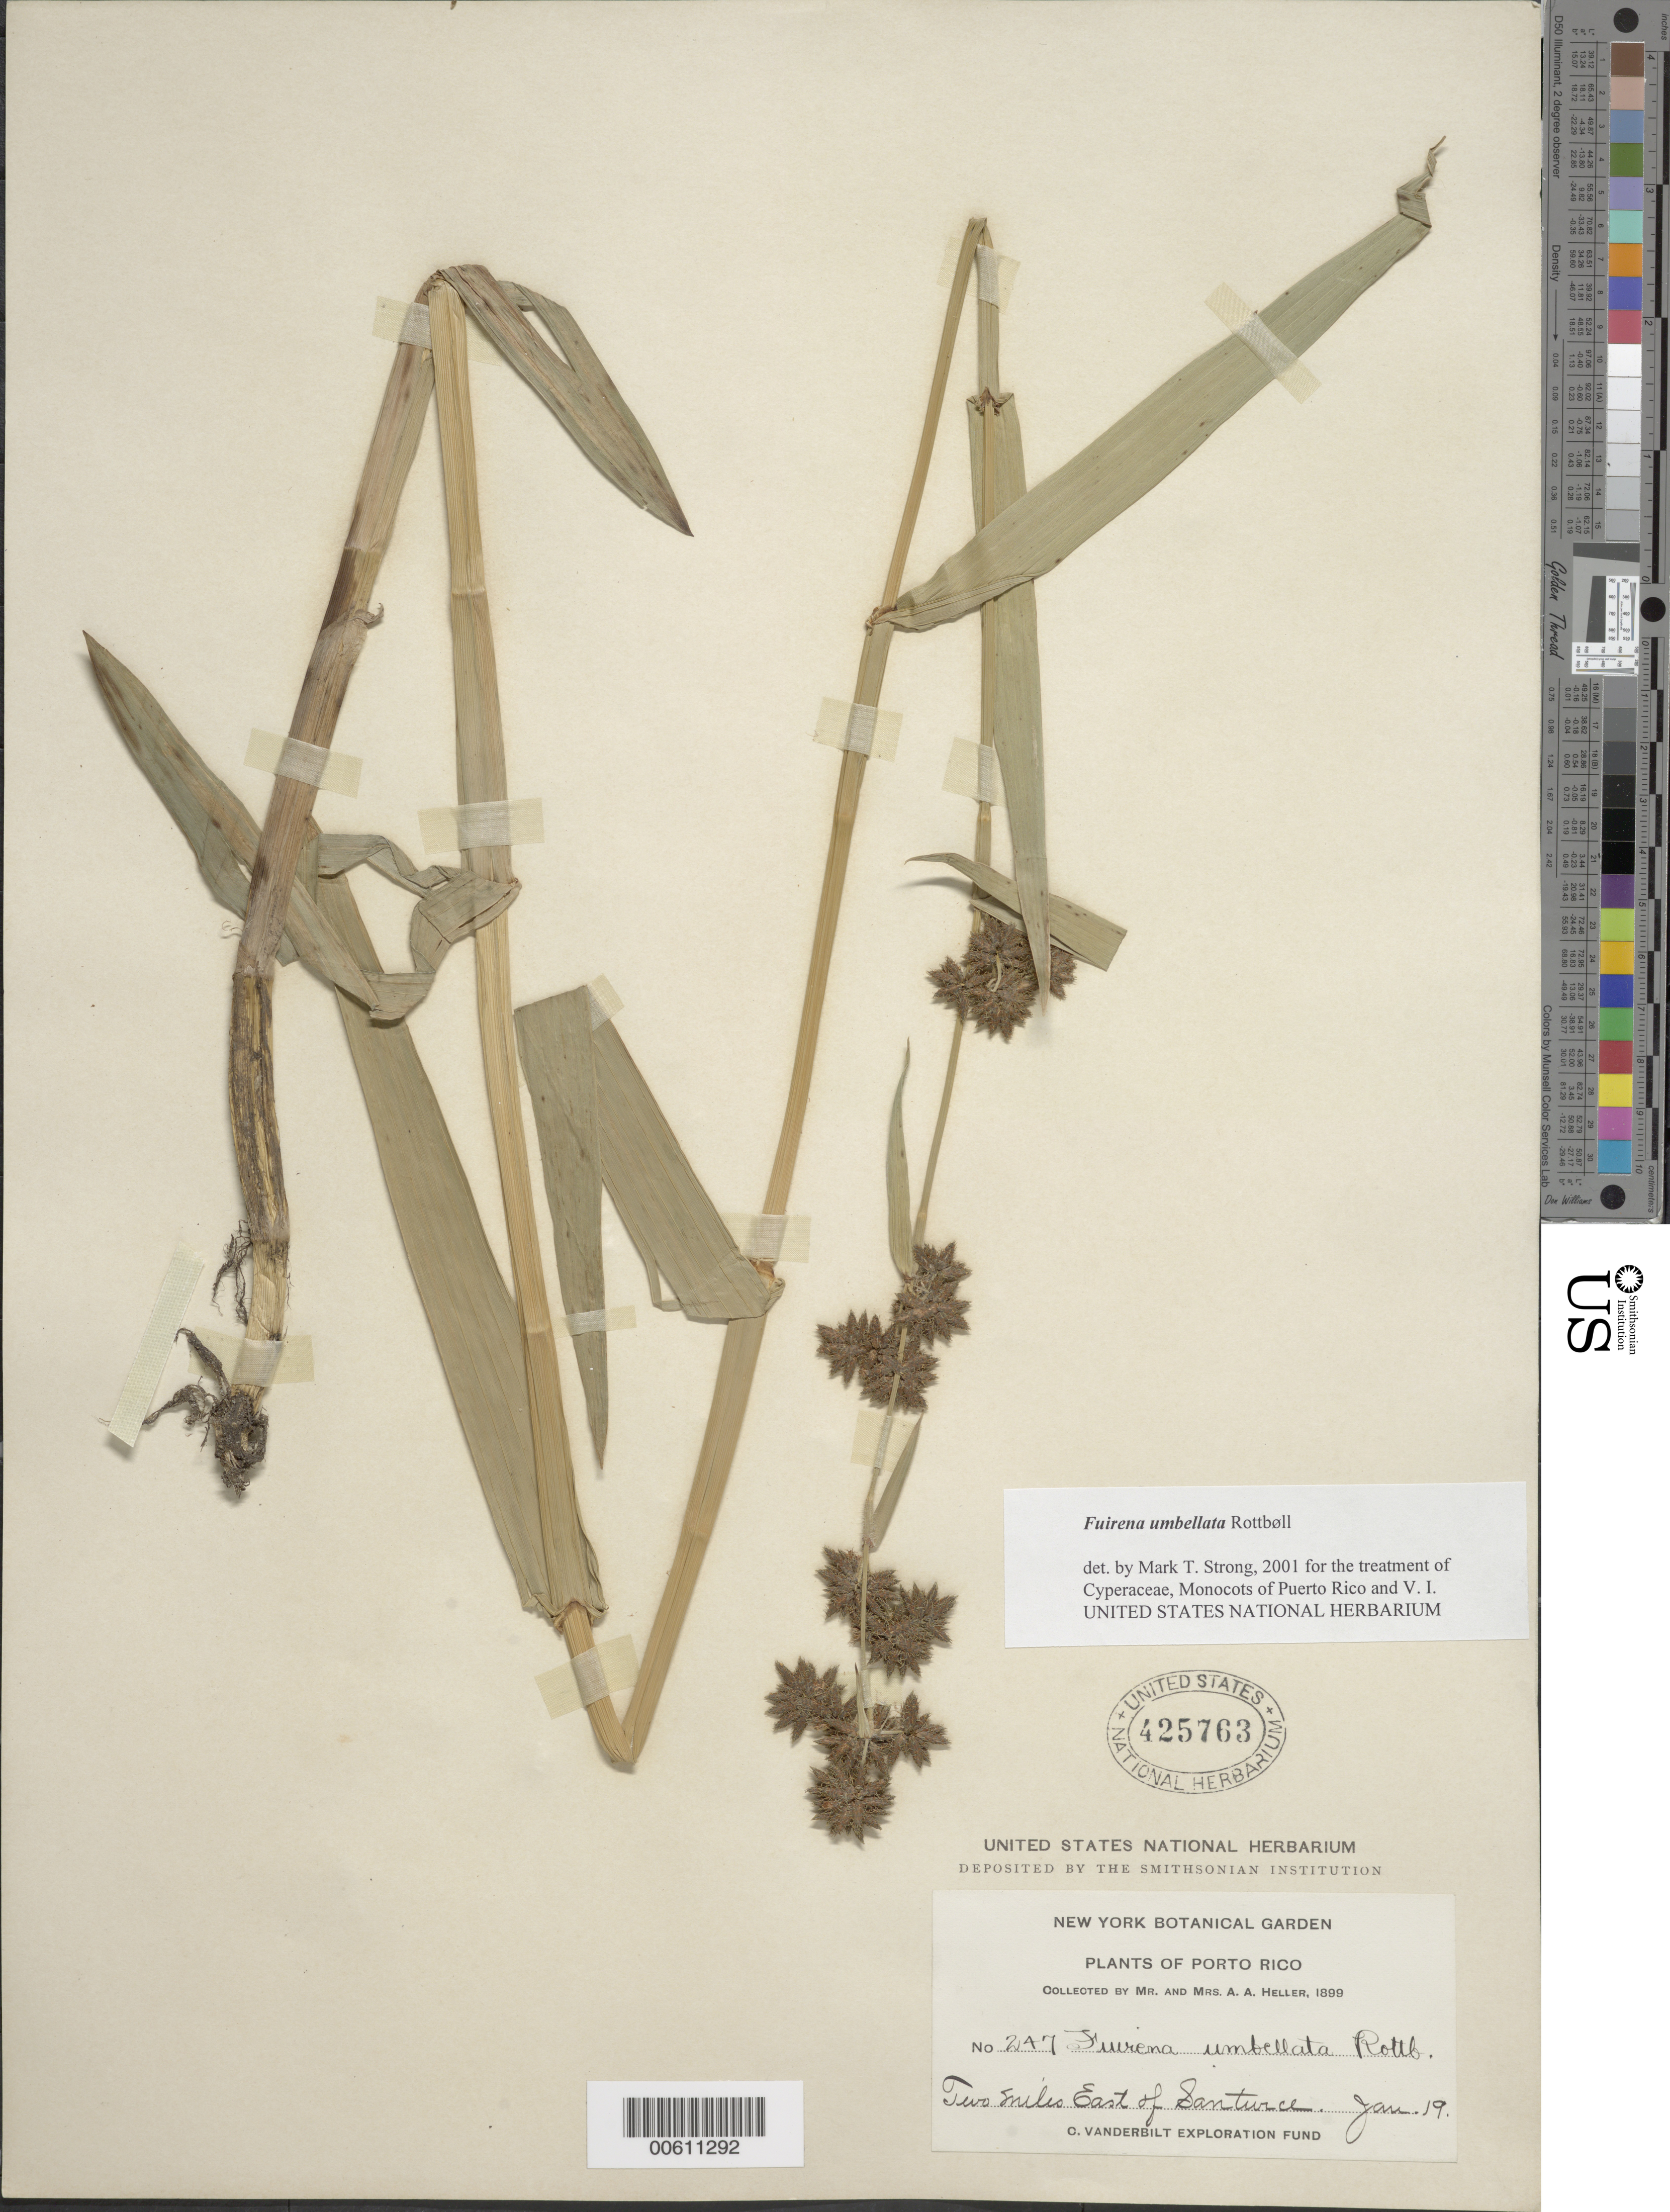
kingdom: Plantae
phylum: Tracheophyta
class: Liliopsida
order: Poales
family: Cyperaceae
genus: Fuirena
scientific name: Fuirena umbellata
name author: Rottb.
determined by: Strong, M. T., (US), Smithsonian Institution - National Museum of Natural History (UNITED STATES)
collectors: A. A. Heller & E. G. Heller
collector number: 247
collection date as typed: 19 Jan 1899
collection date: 1899-01-19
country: Puerto Rico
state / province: San Juan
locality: Two mi. E of Santurce.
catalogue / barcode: US 425763